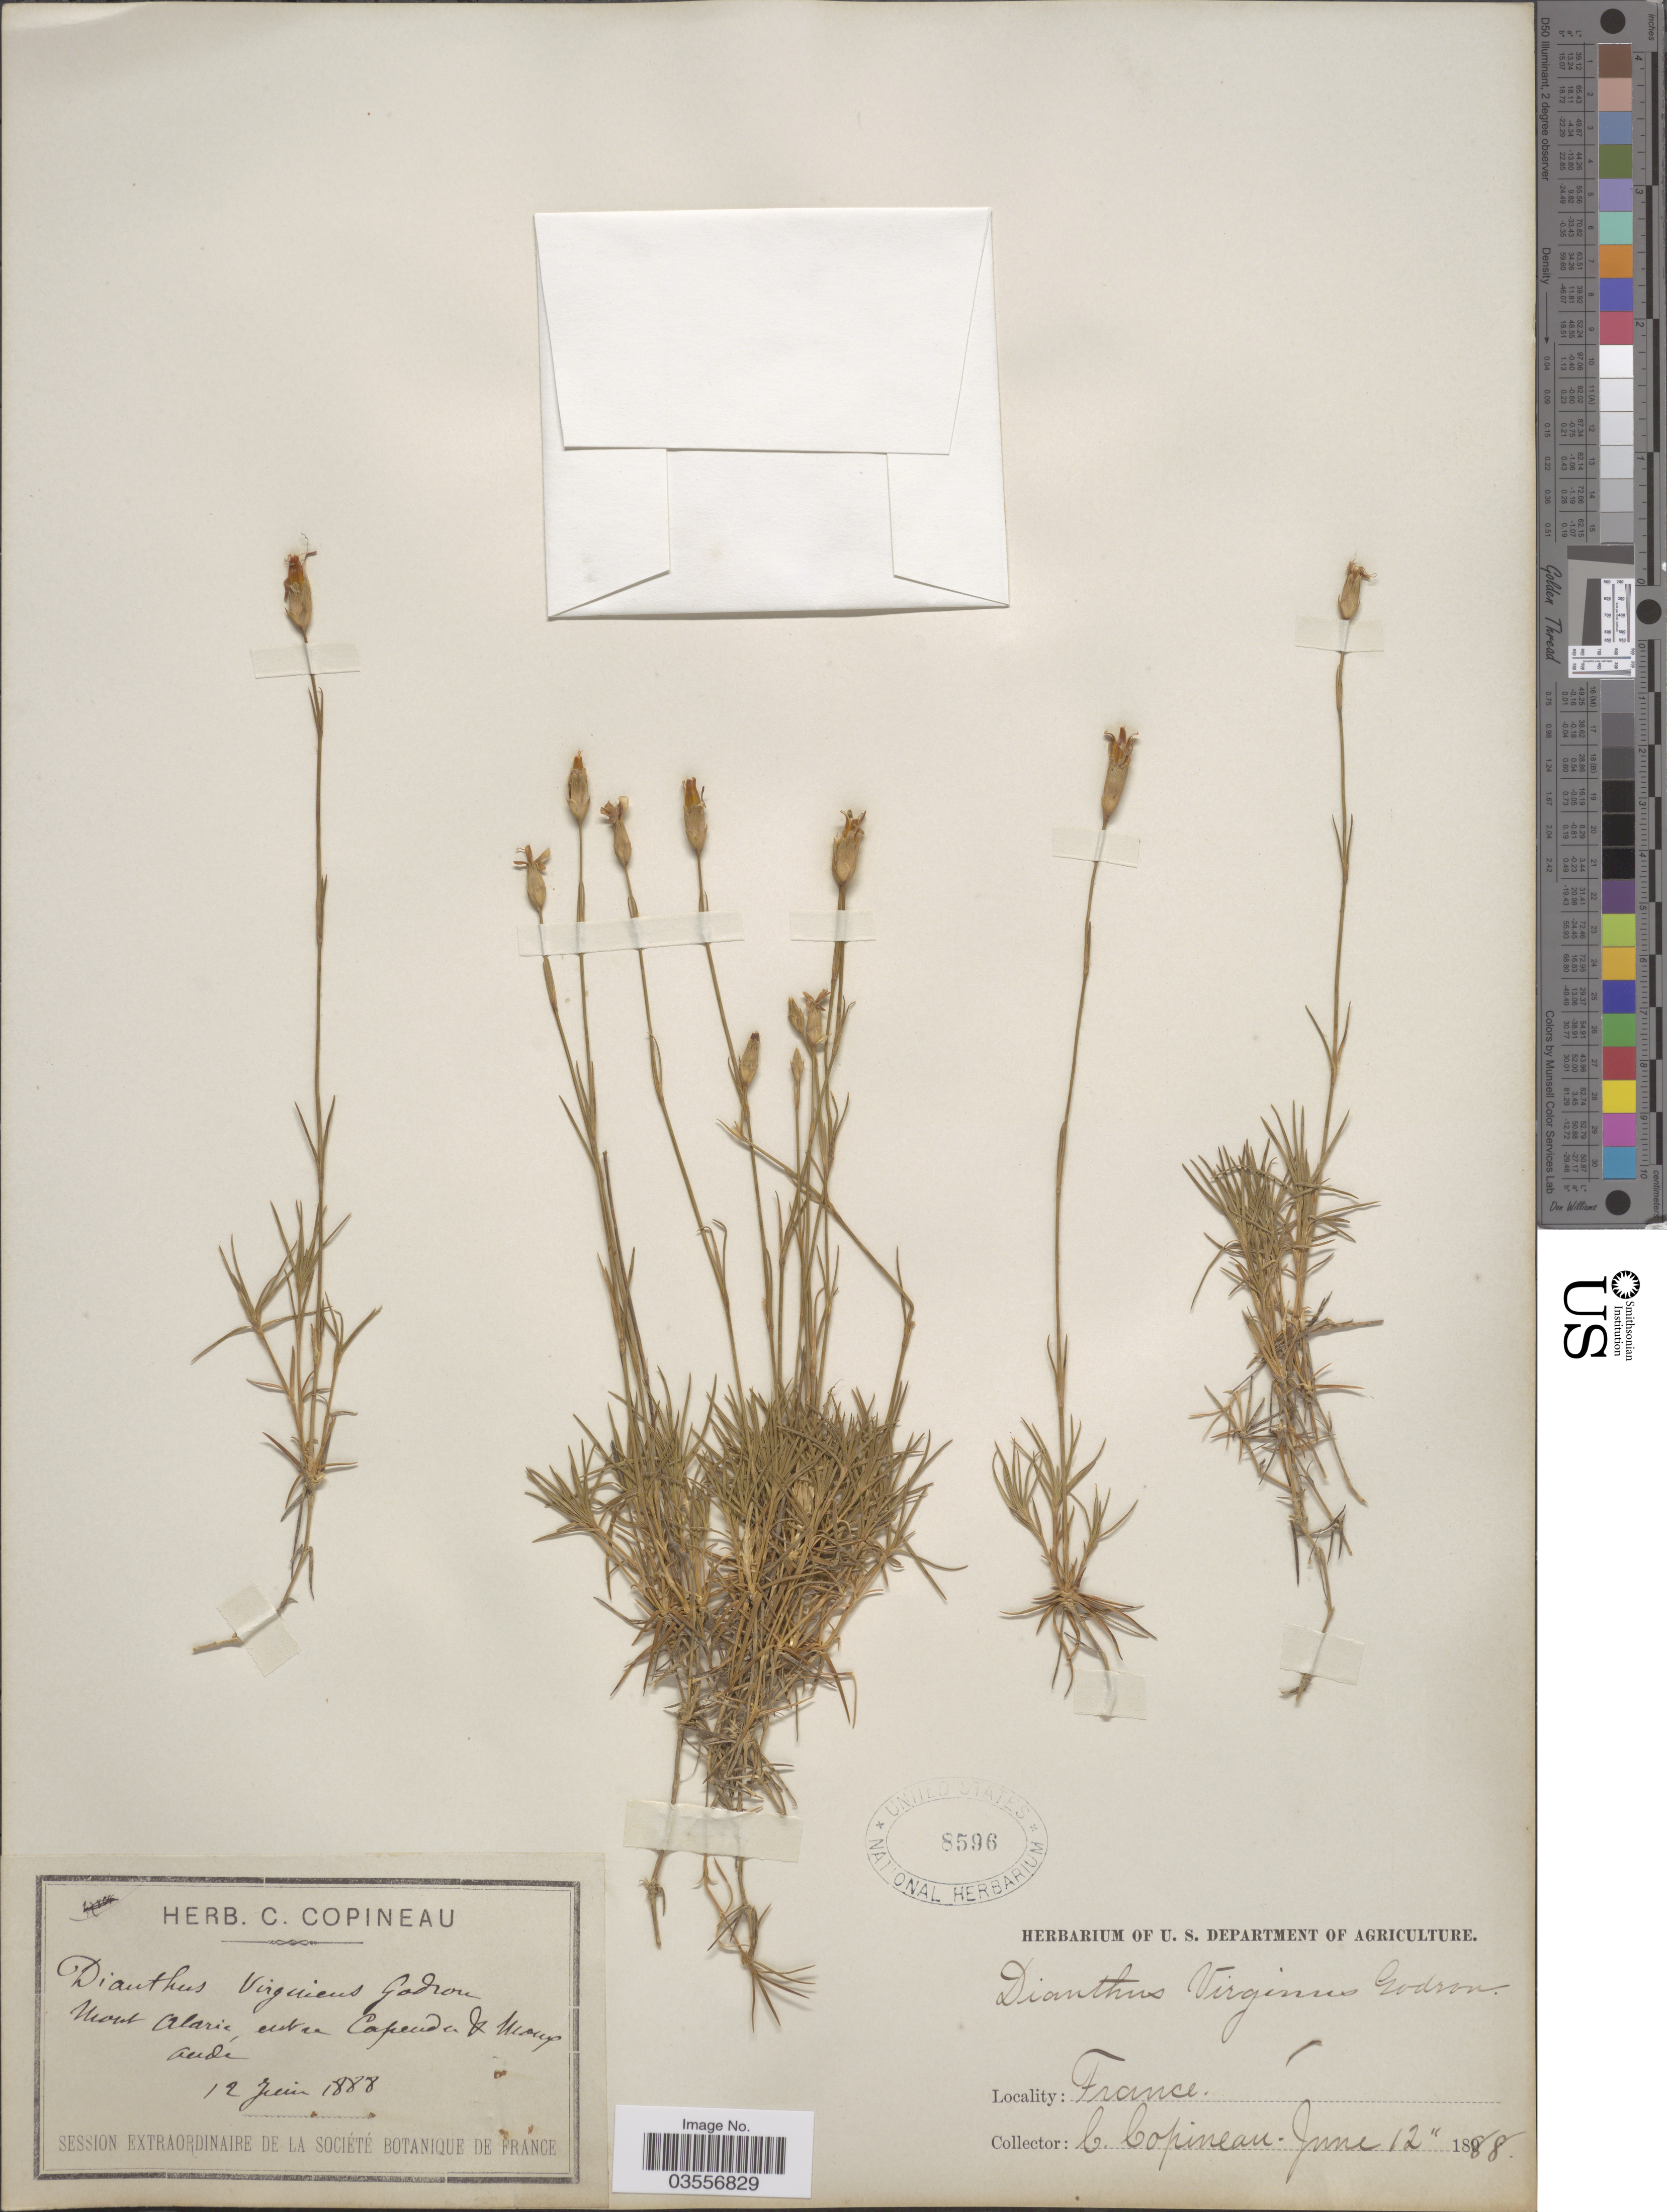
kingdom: Plantae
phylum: Tracheophyta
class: Magnoliopsida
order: Caryophyllales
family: Caryophyllaceae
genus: Dianthus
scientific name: Dianthus virgineus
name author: Hablitz ex M. Bieb.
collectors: C. Copineau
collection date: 1888-06-12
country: France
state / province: Occitanie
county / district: Aude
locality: Mont Alarie, entre Capendu & Moux aude.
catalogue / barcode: US 8596